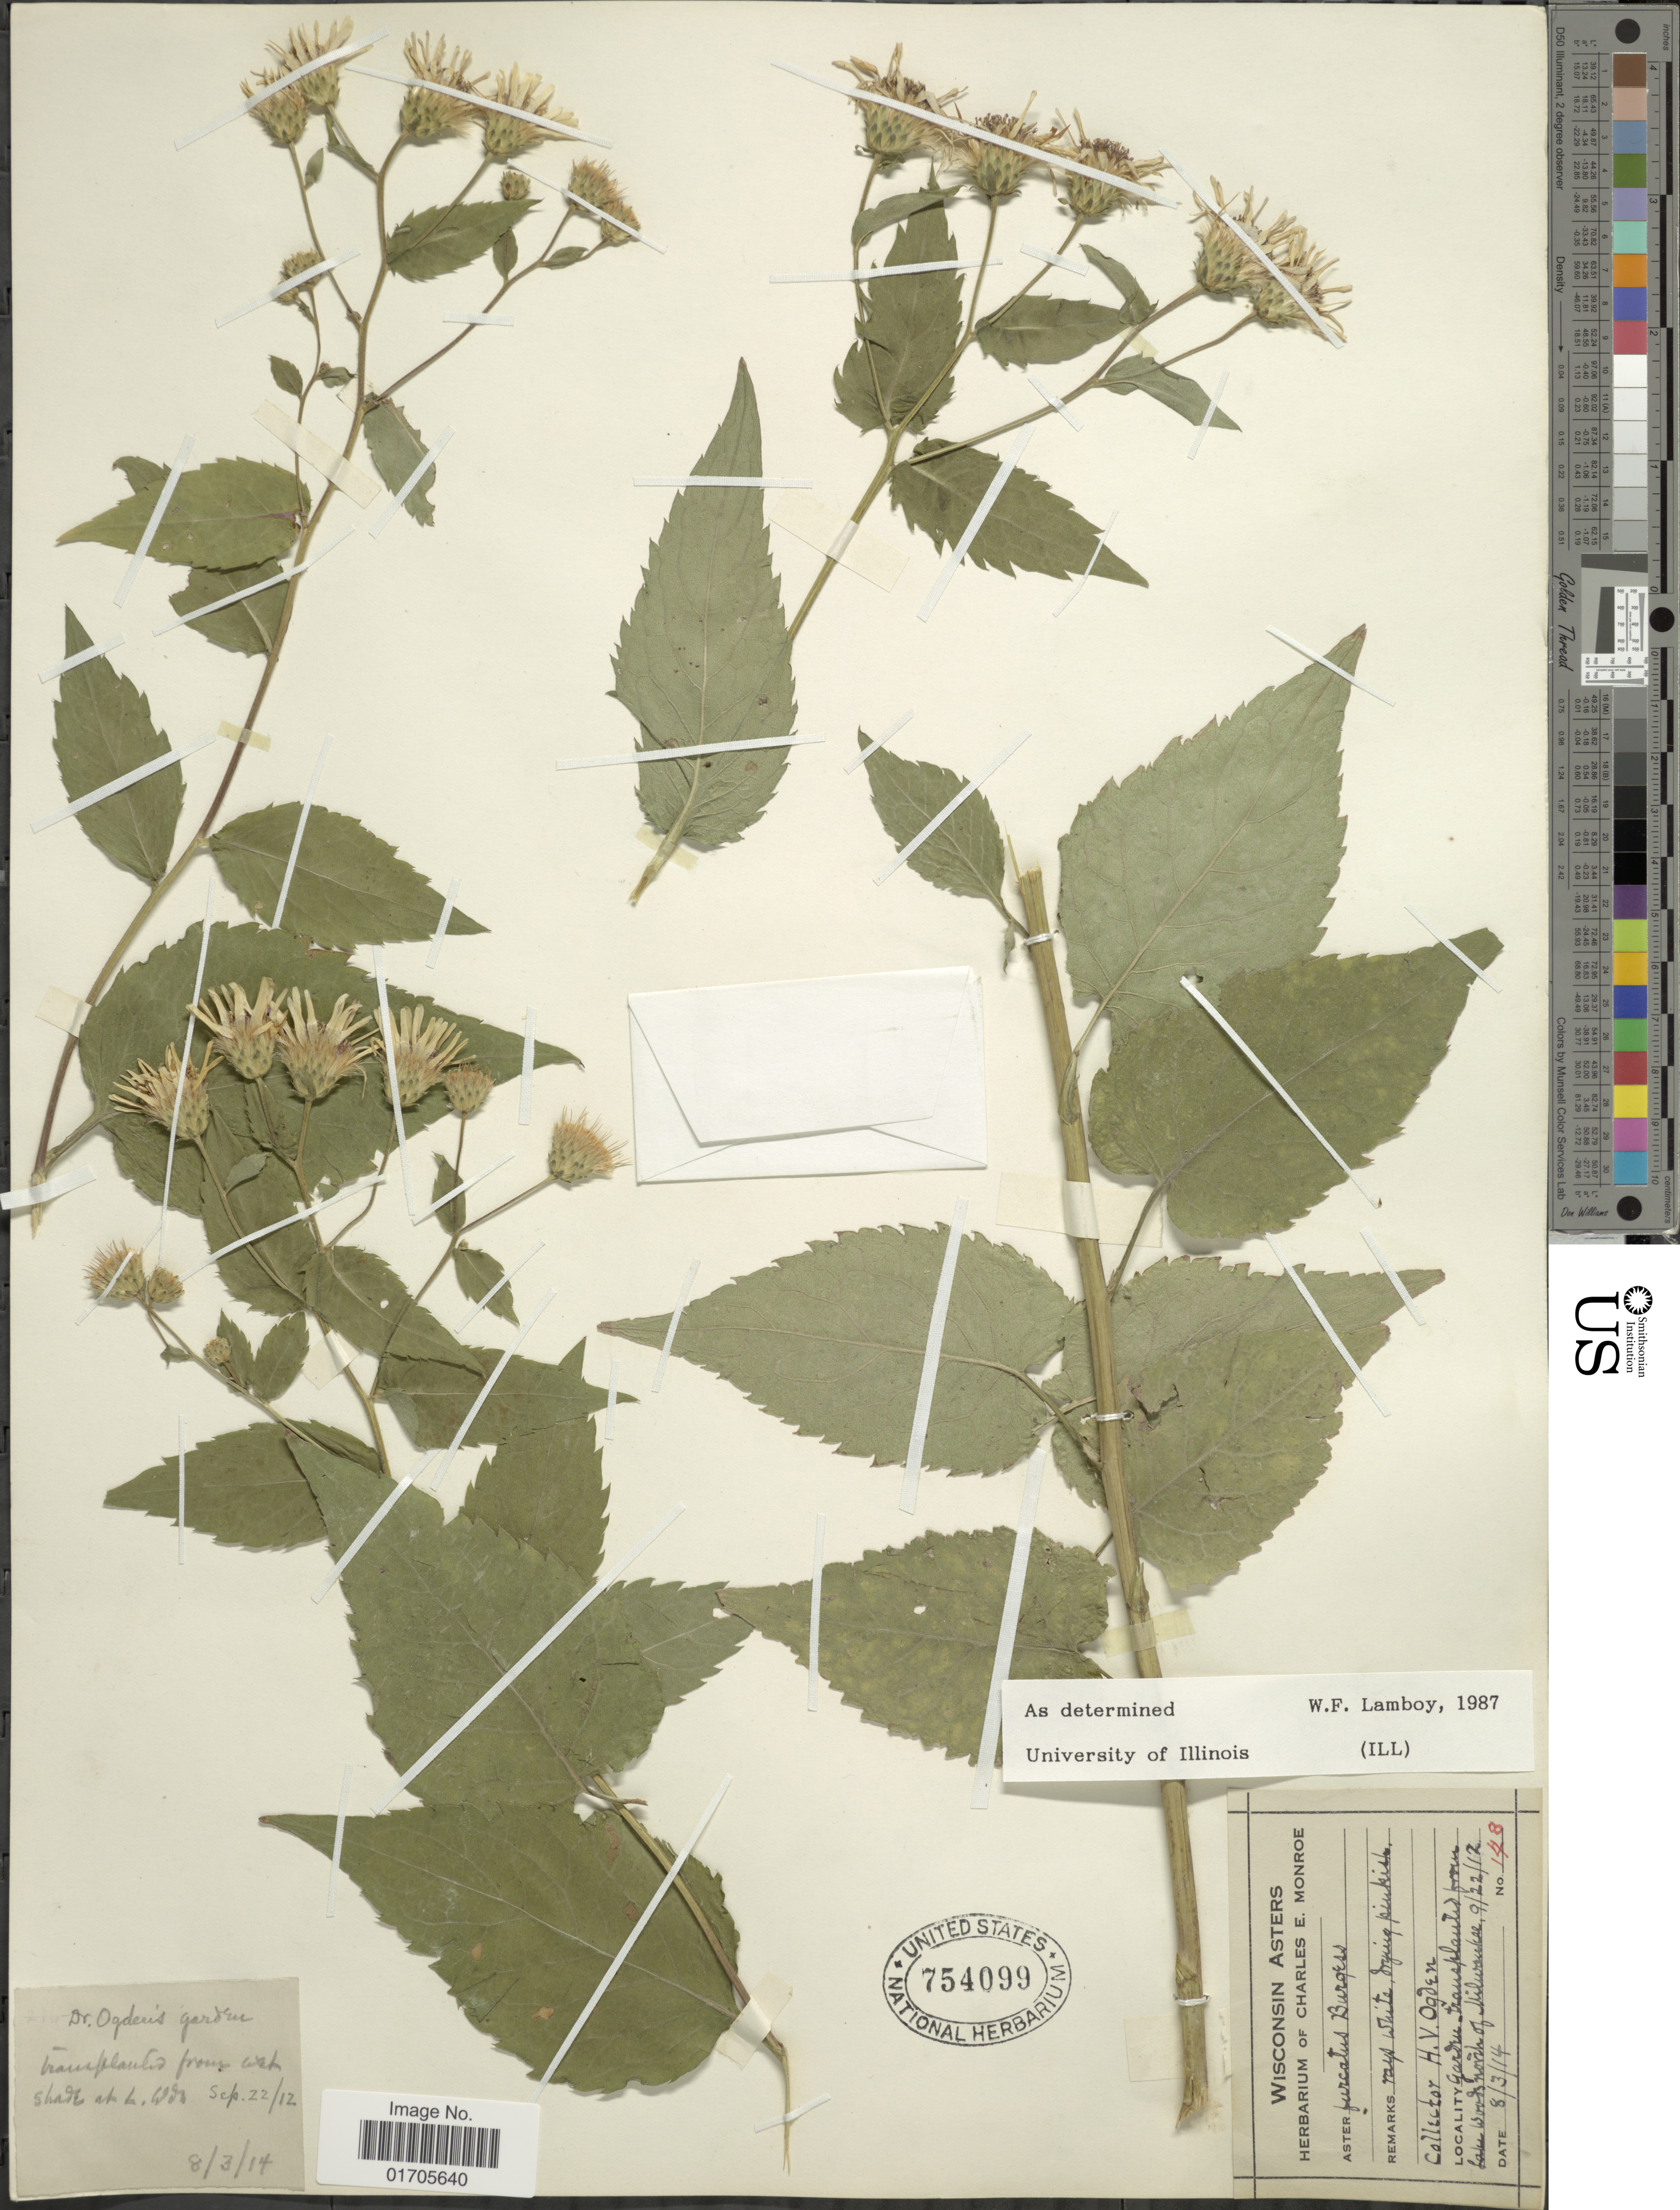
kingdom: Plantae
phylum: Tracheophyta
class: Magnoliopsida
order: Asterales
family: Asteraceae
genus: Eurybia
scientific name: Eurybia furcata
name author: G.L. Nesom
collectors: H. Ogden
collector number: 148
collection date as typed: Transcribed d/m/y: 3/8/14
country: United States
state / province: Wisconsin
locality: Wisconsin Asters. Garden - Transplanted from Lake Woods, North of Milwaukee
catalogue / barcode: US 754099